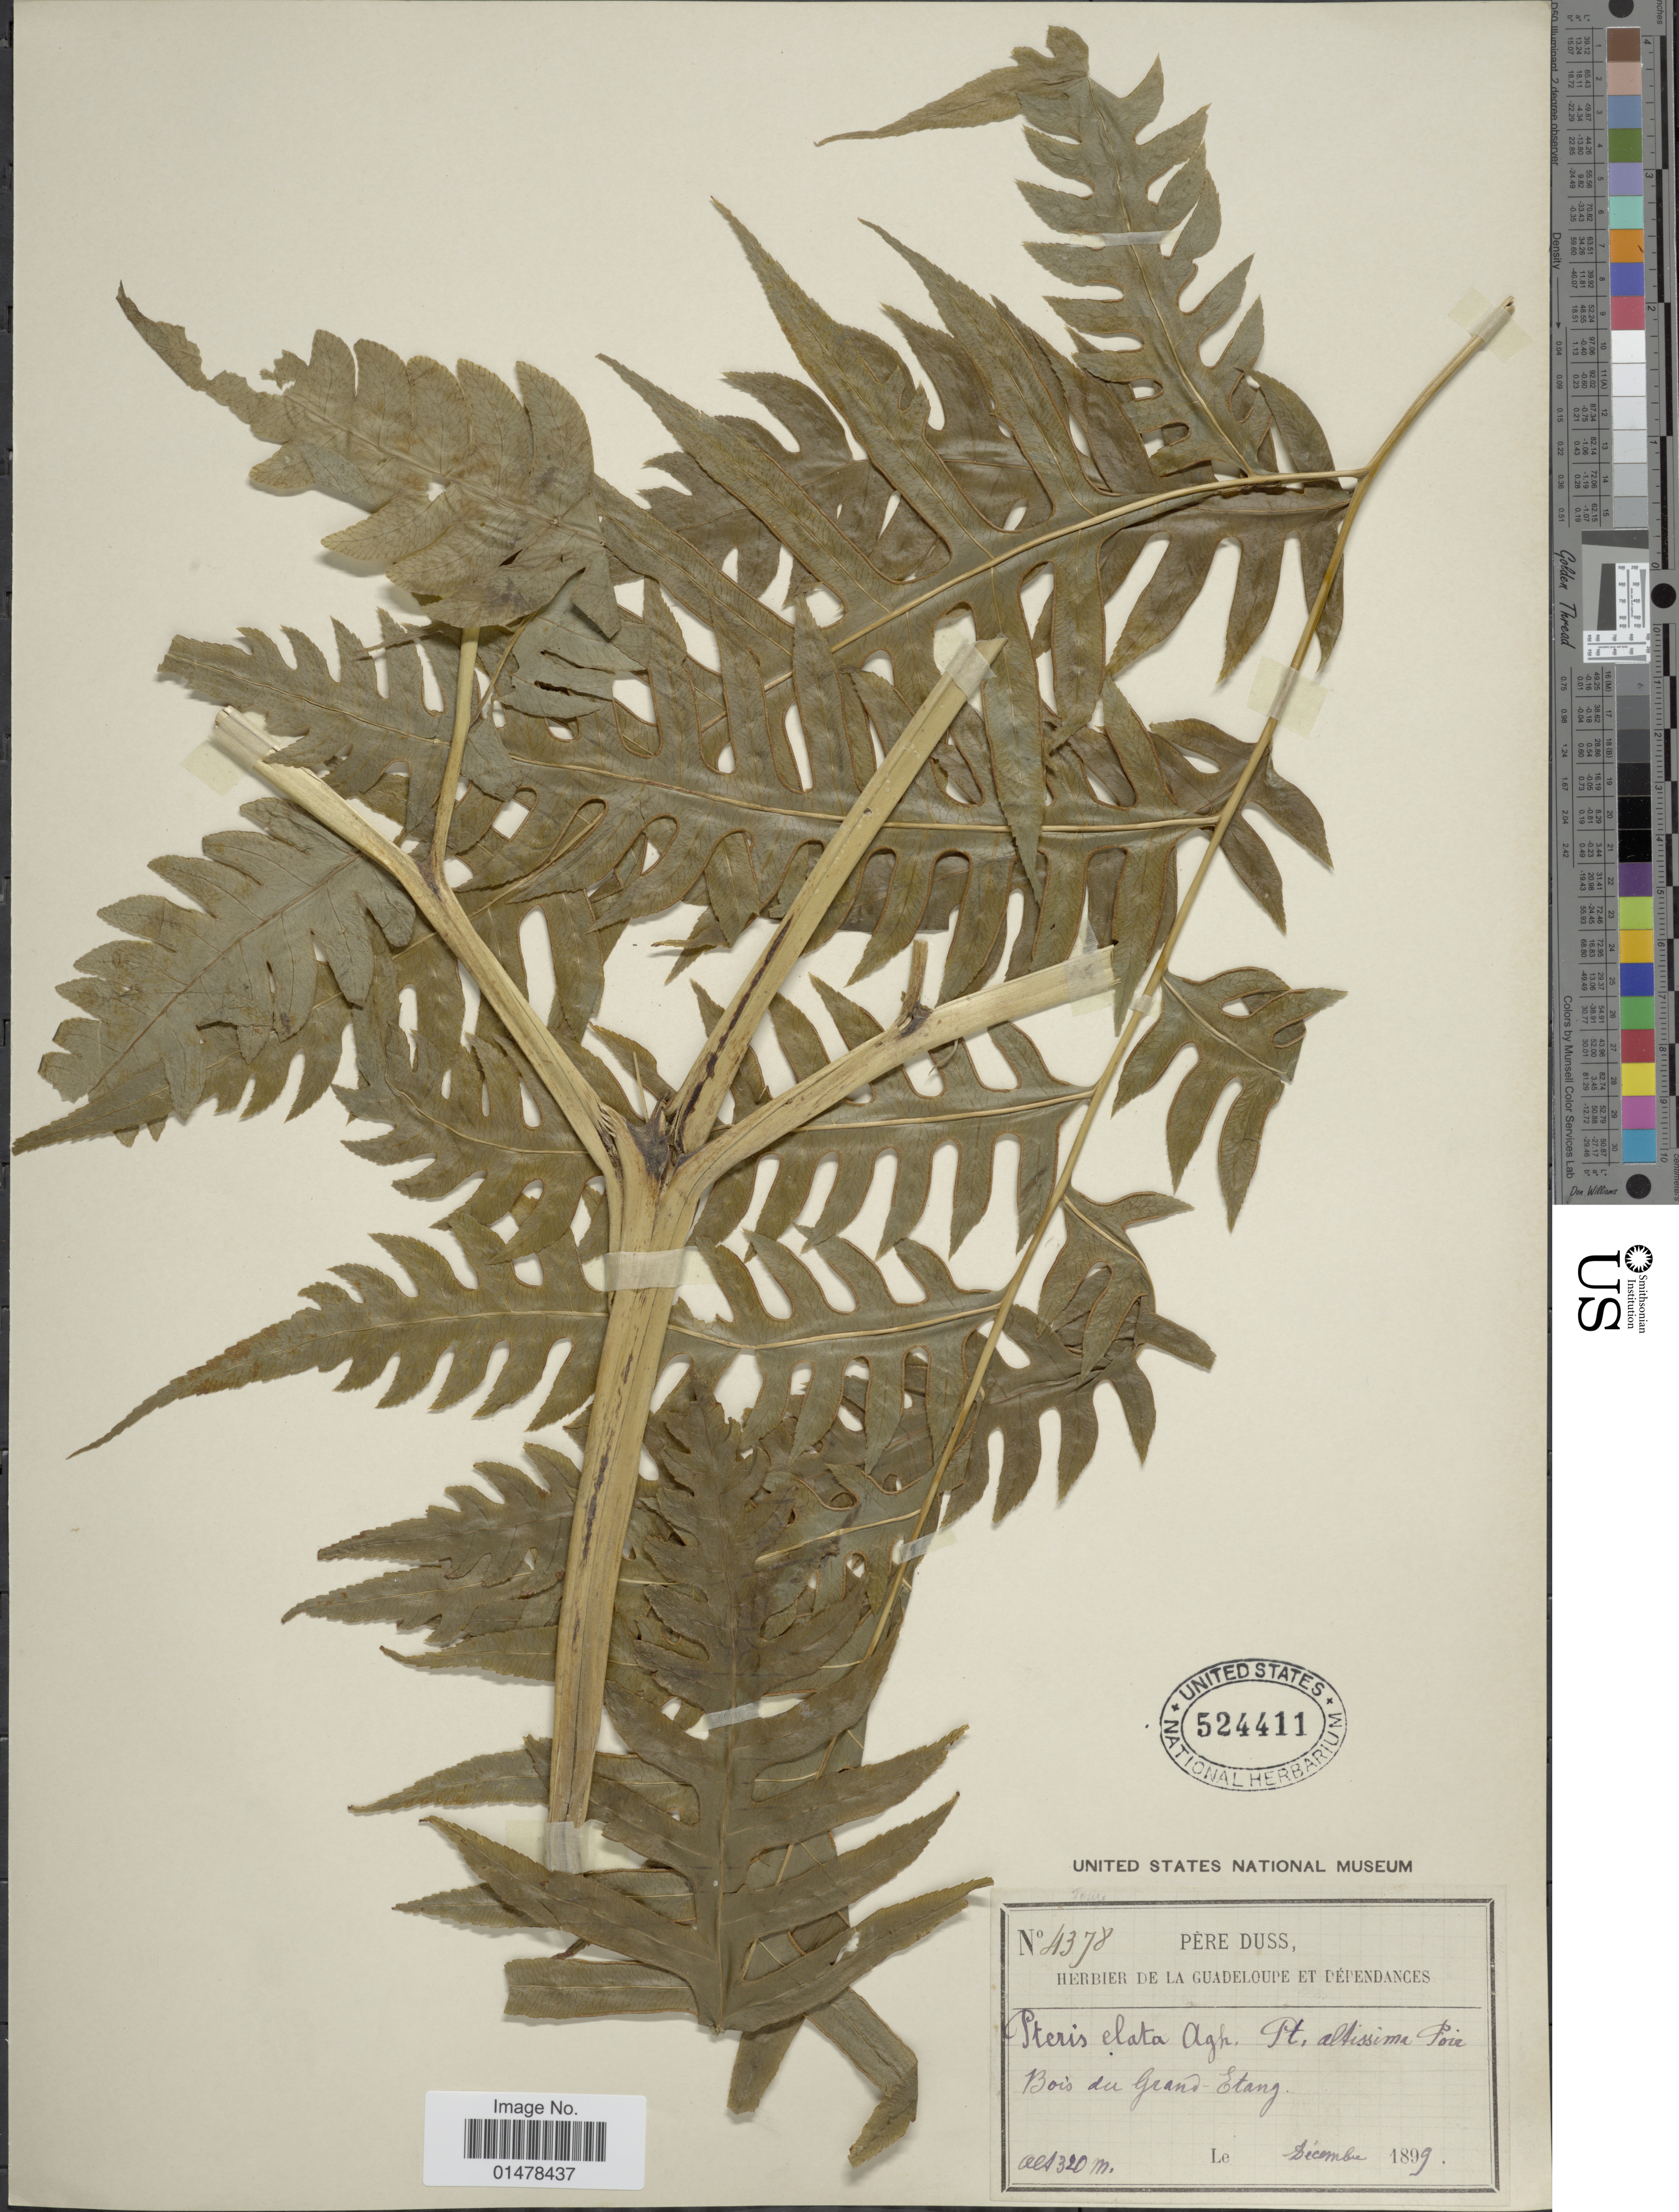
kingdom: Plantae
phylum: Tracheophyta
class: Polypodiopsida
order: Polypodiales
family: Pteridaceae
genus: Pteris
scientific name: Pteris altissima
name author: Poir.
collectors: Père Duss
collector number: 4378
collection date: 1899-12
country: Guadeloupe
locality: Bois du Grand-Etang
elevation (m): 320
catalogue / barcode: US 524411